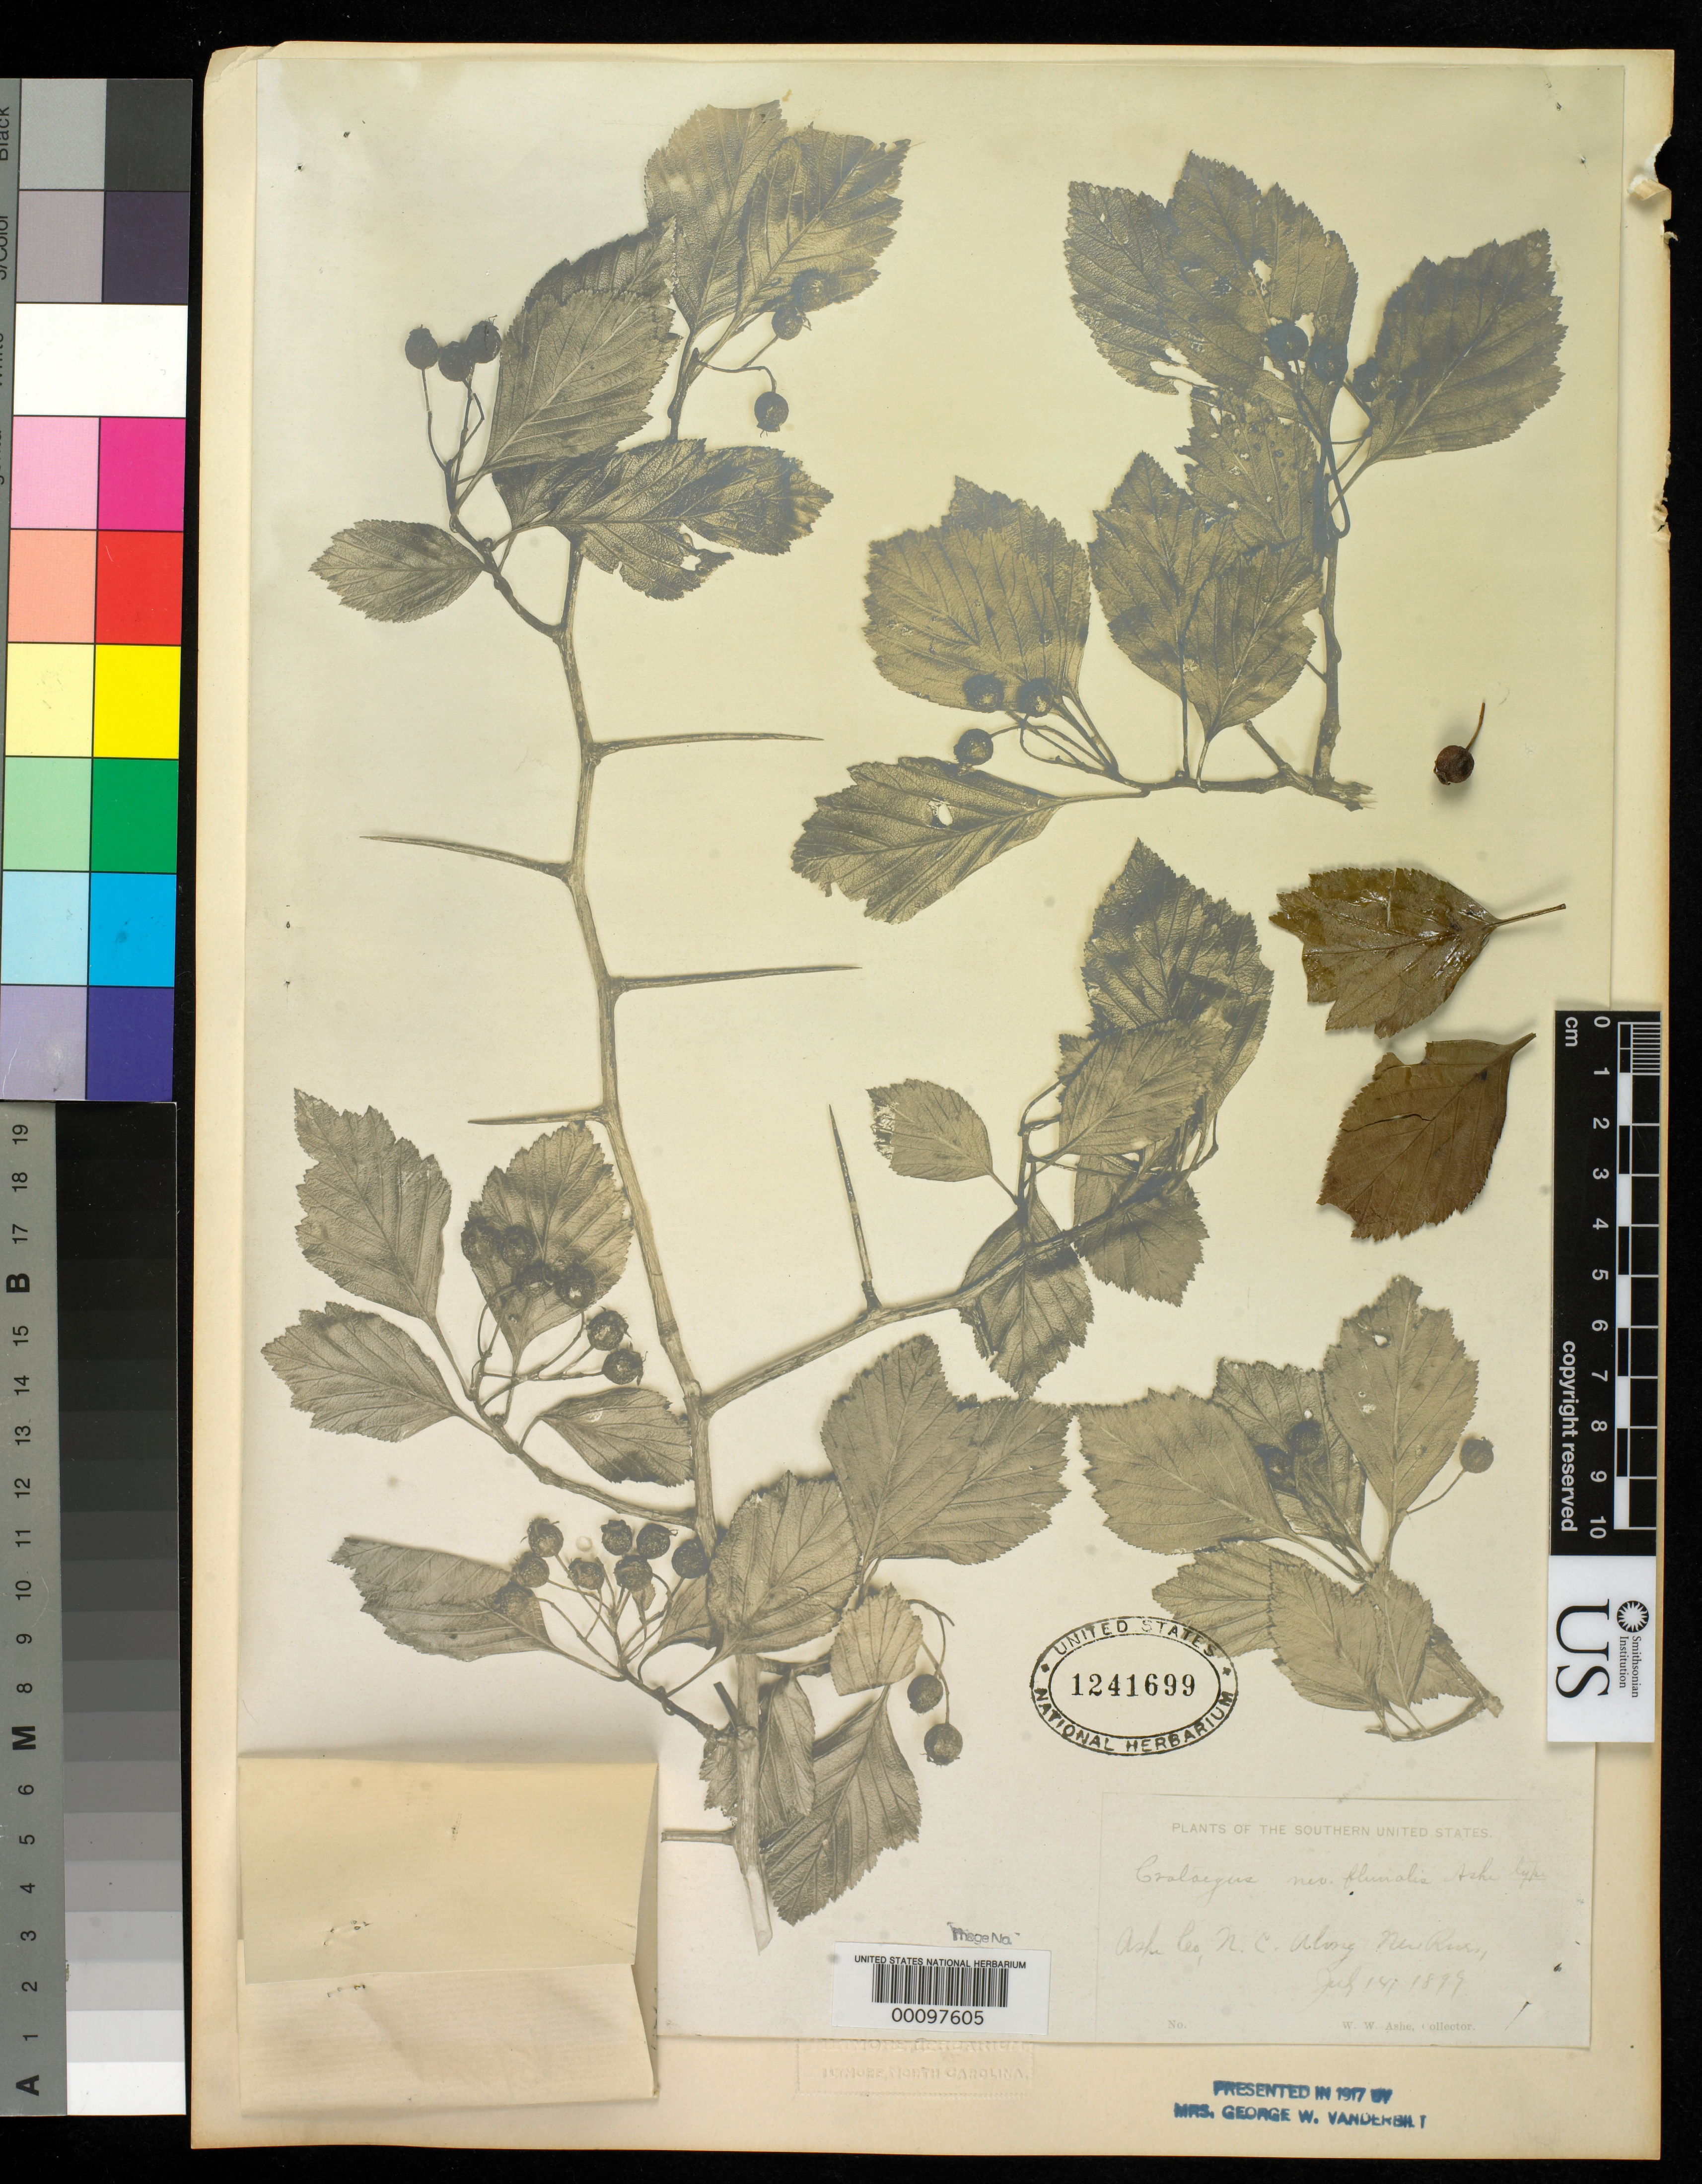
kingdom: Plantae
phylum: Tracheophyta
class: Magnoliopsida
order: Rosales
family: Rosaceae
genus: Crataegus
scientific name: Crataegus neo-fluvialis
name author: Ashe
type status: Type Fragment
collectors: W. W. Ashe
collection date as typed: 14 Jul 1899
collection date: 1899-07-14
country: United States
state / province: North Carolina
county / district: Ashe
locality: Along New River.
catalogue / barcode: US 1241699